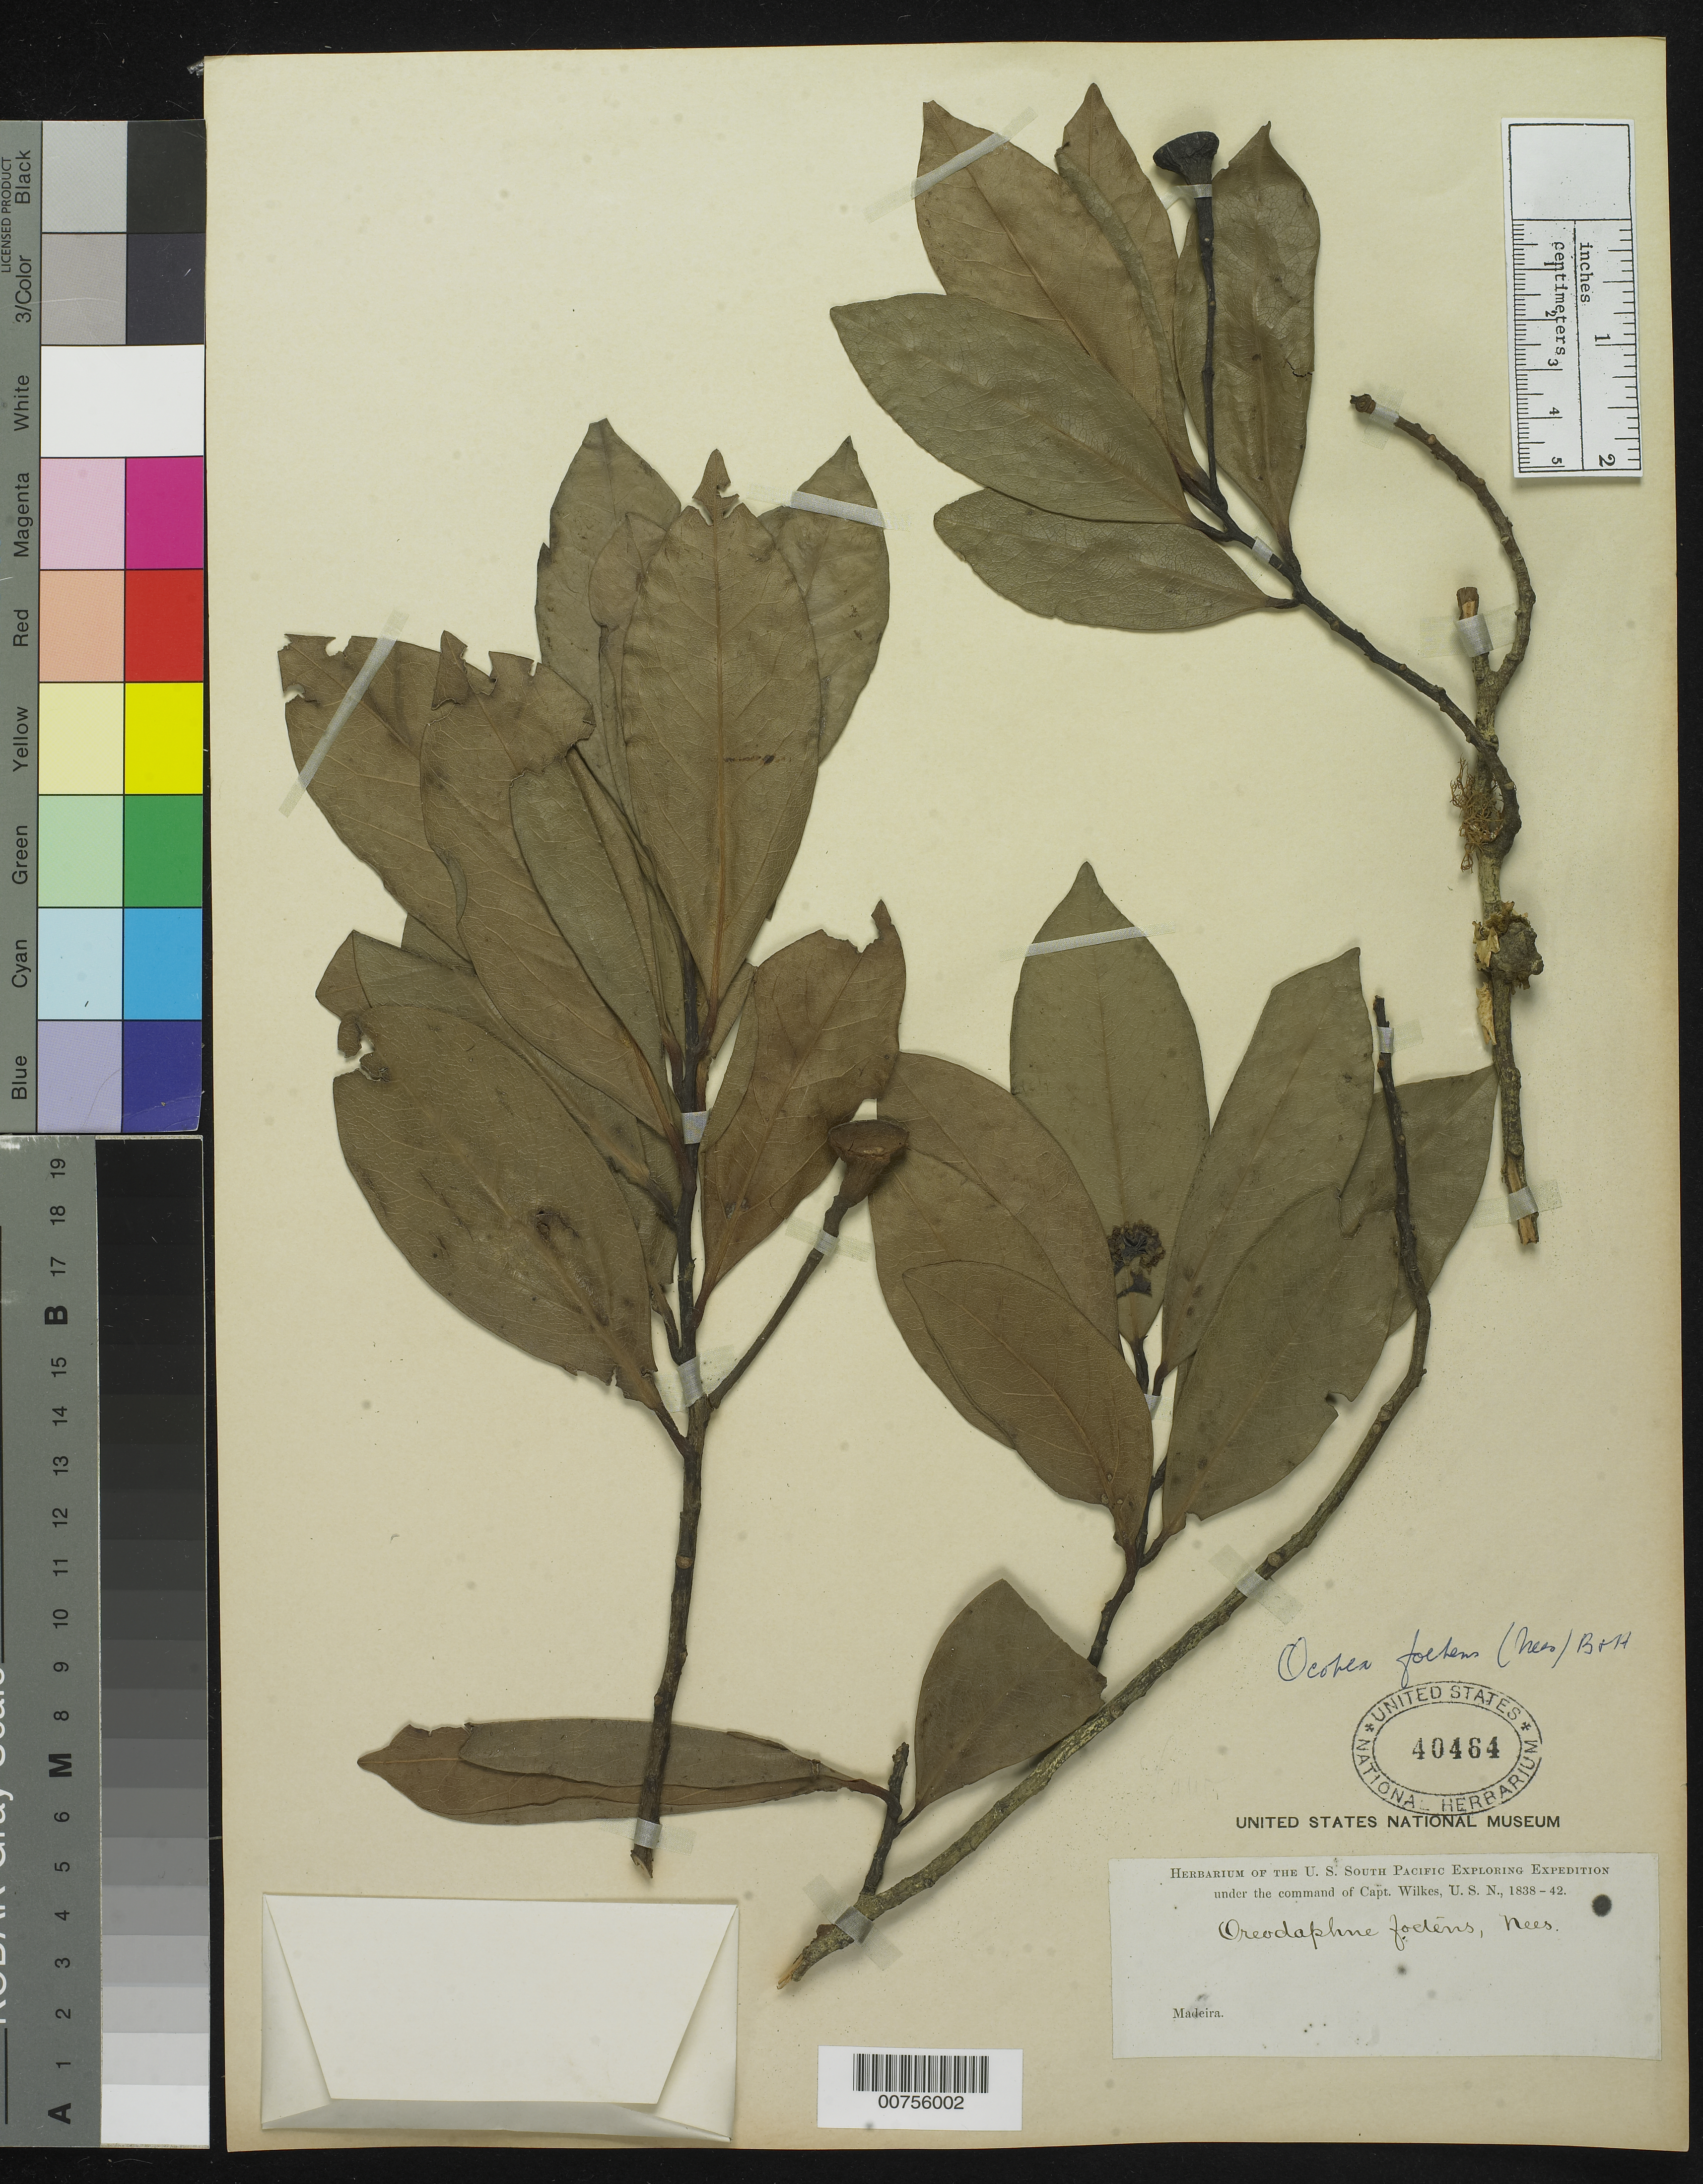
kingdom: Plantae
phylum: Tracheophyta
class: Magnoliopsida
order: Laurales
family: Lauraceae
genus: Ocotea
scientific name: Ocotea foetens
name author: Benth. & Hook. f.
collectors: Wilkes Explor. Exped.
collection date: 1838/1842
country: Portugal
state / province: Madeira (Aut. Reg.)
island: Madeira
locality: Funchal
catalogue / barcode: US 40464